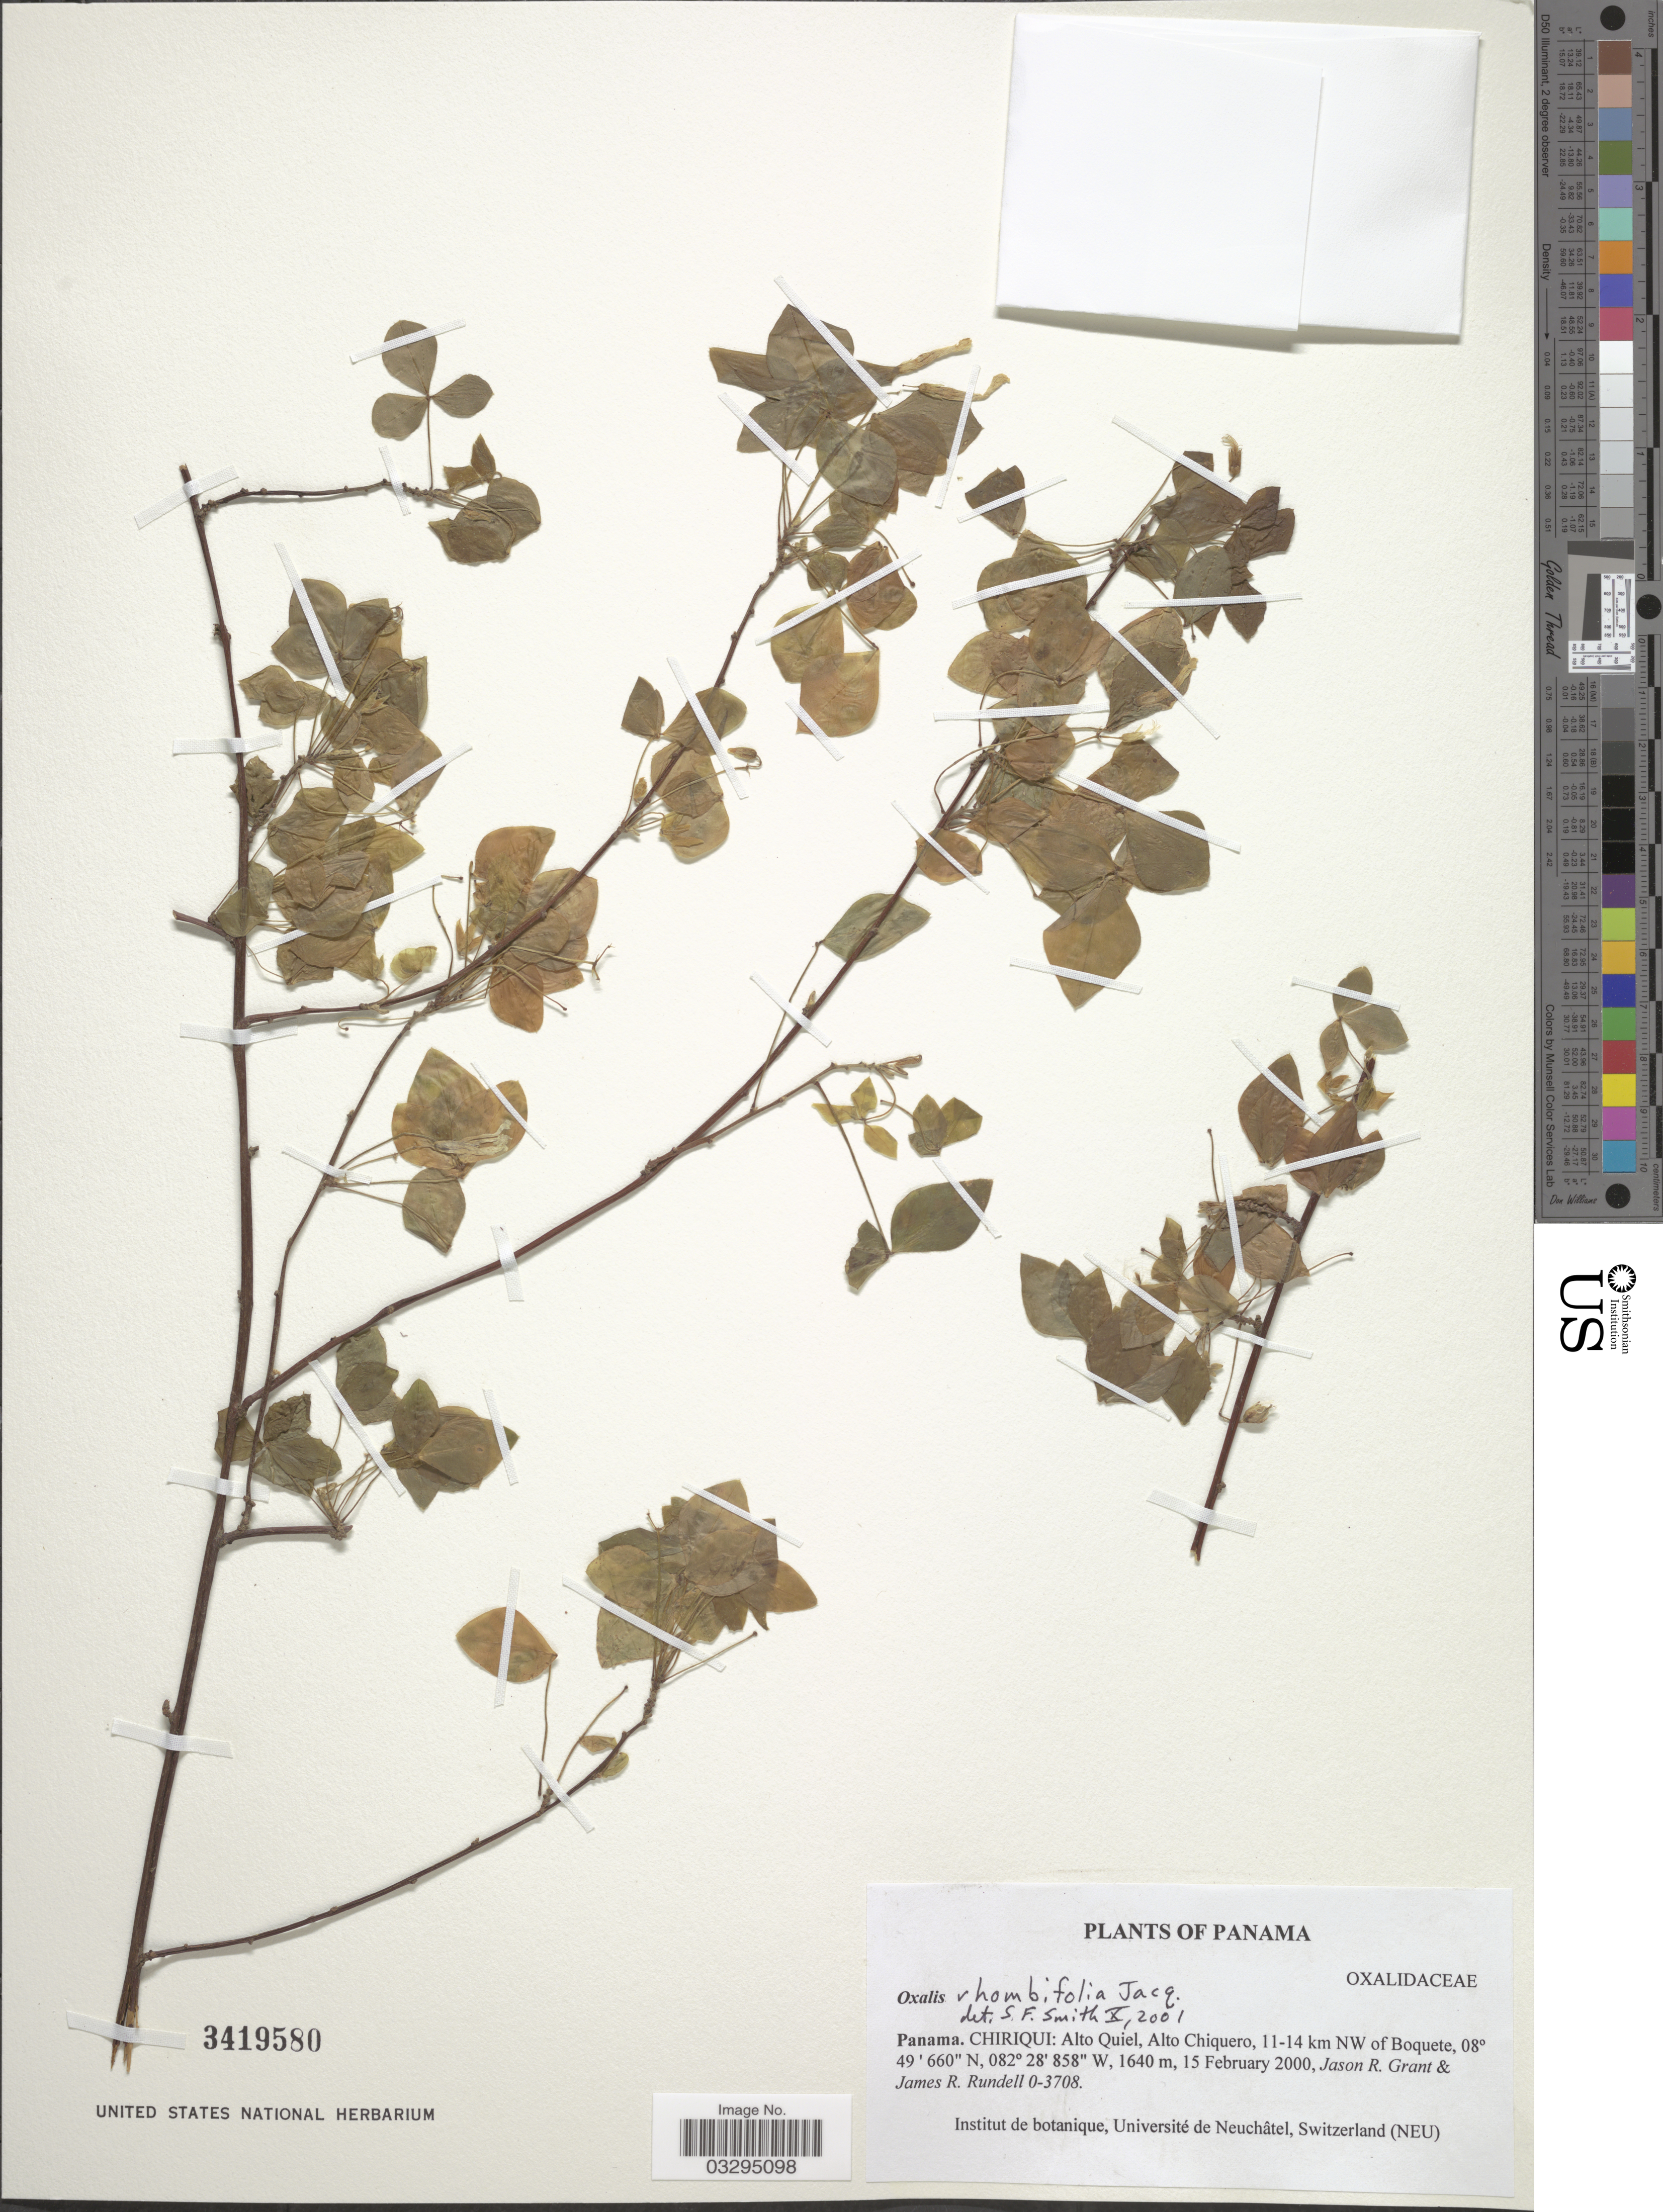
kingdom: Plantae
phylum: Tracheophyta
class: Magnoliopsida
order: Oxalidales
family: Oxalidaceae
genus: Oxalis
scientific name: Oxalis rhombifolia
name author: Jacq.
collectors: J. R. Grant & J. R. Rundell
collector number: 0-3708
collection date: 2000-02-15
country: Panama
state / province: Chiriqui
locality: Chiriqui: Alto Quiel, Alto Chiquero, 11-14 km NW of Boquete.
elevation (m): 1640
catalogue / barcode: US 3419580